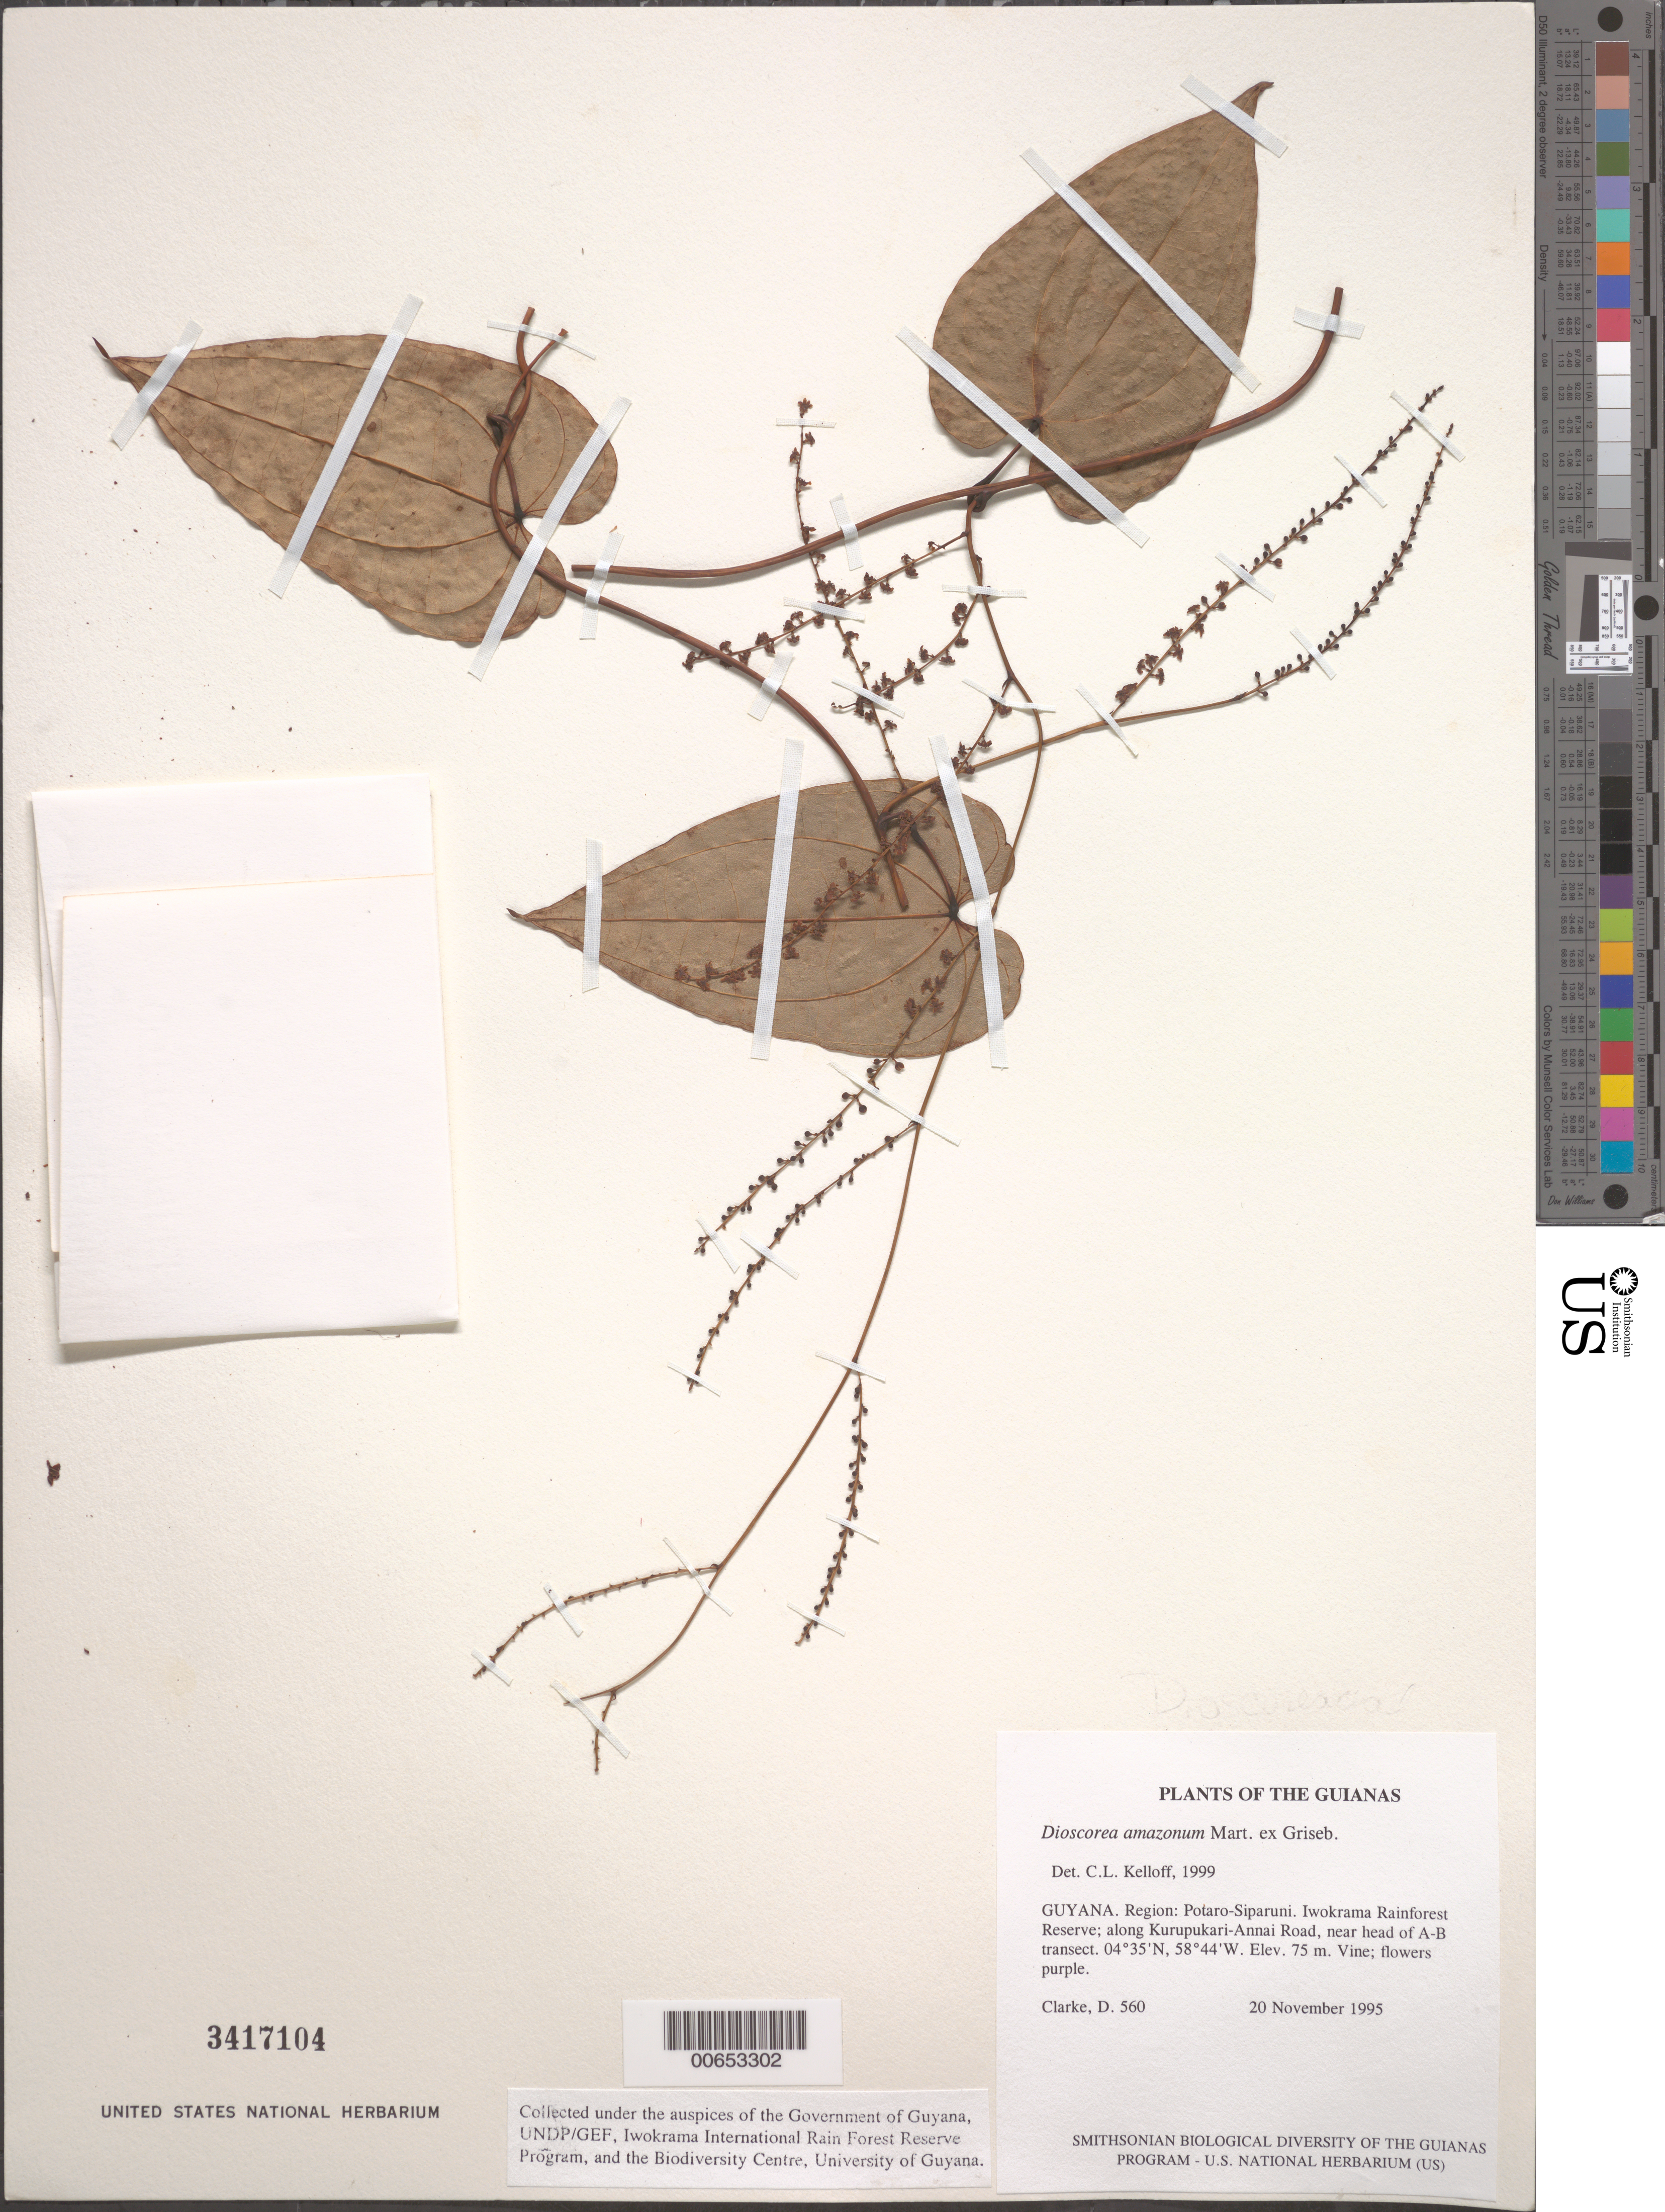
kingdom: Plantae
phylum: Tracheophyta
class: Liliopsida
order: Dioscoreales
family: Dioscoreaceae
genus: Dioscorea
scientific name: Dioscorea amazonum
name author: Mart. ex Griseb.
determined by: Kelloff, Carol L., (US), Smithsonian Institution - National Museum of Natural History (UNITED STATES)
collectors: H. D. Clarke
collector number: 560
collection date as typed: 20 November 1995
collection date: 1995-11-20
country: Guyana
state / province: Potaro-Siparuni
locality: Iwokrama Rainforest Reserve; along Kurupukari-Annai Road, near head of A-B transect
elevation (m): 75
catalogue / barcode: US 3417104